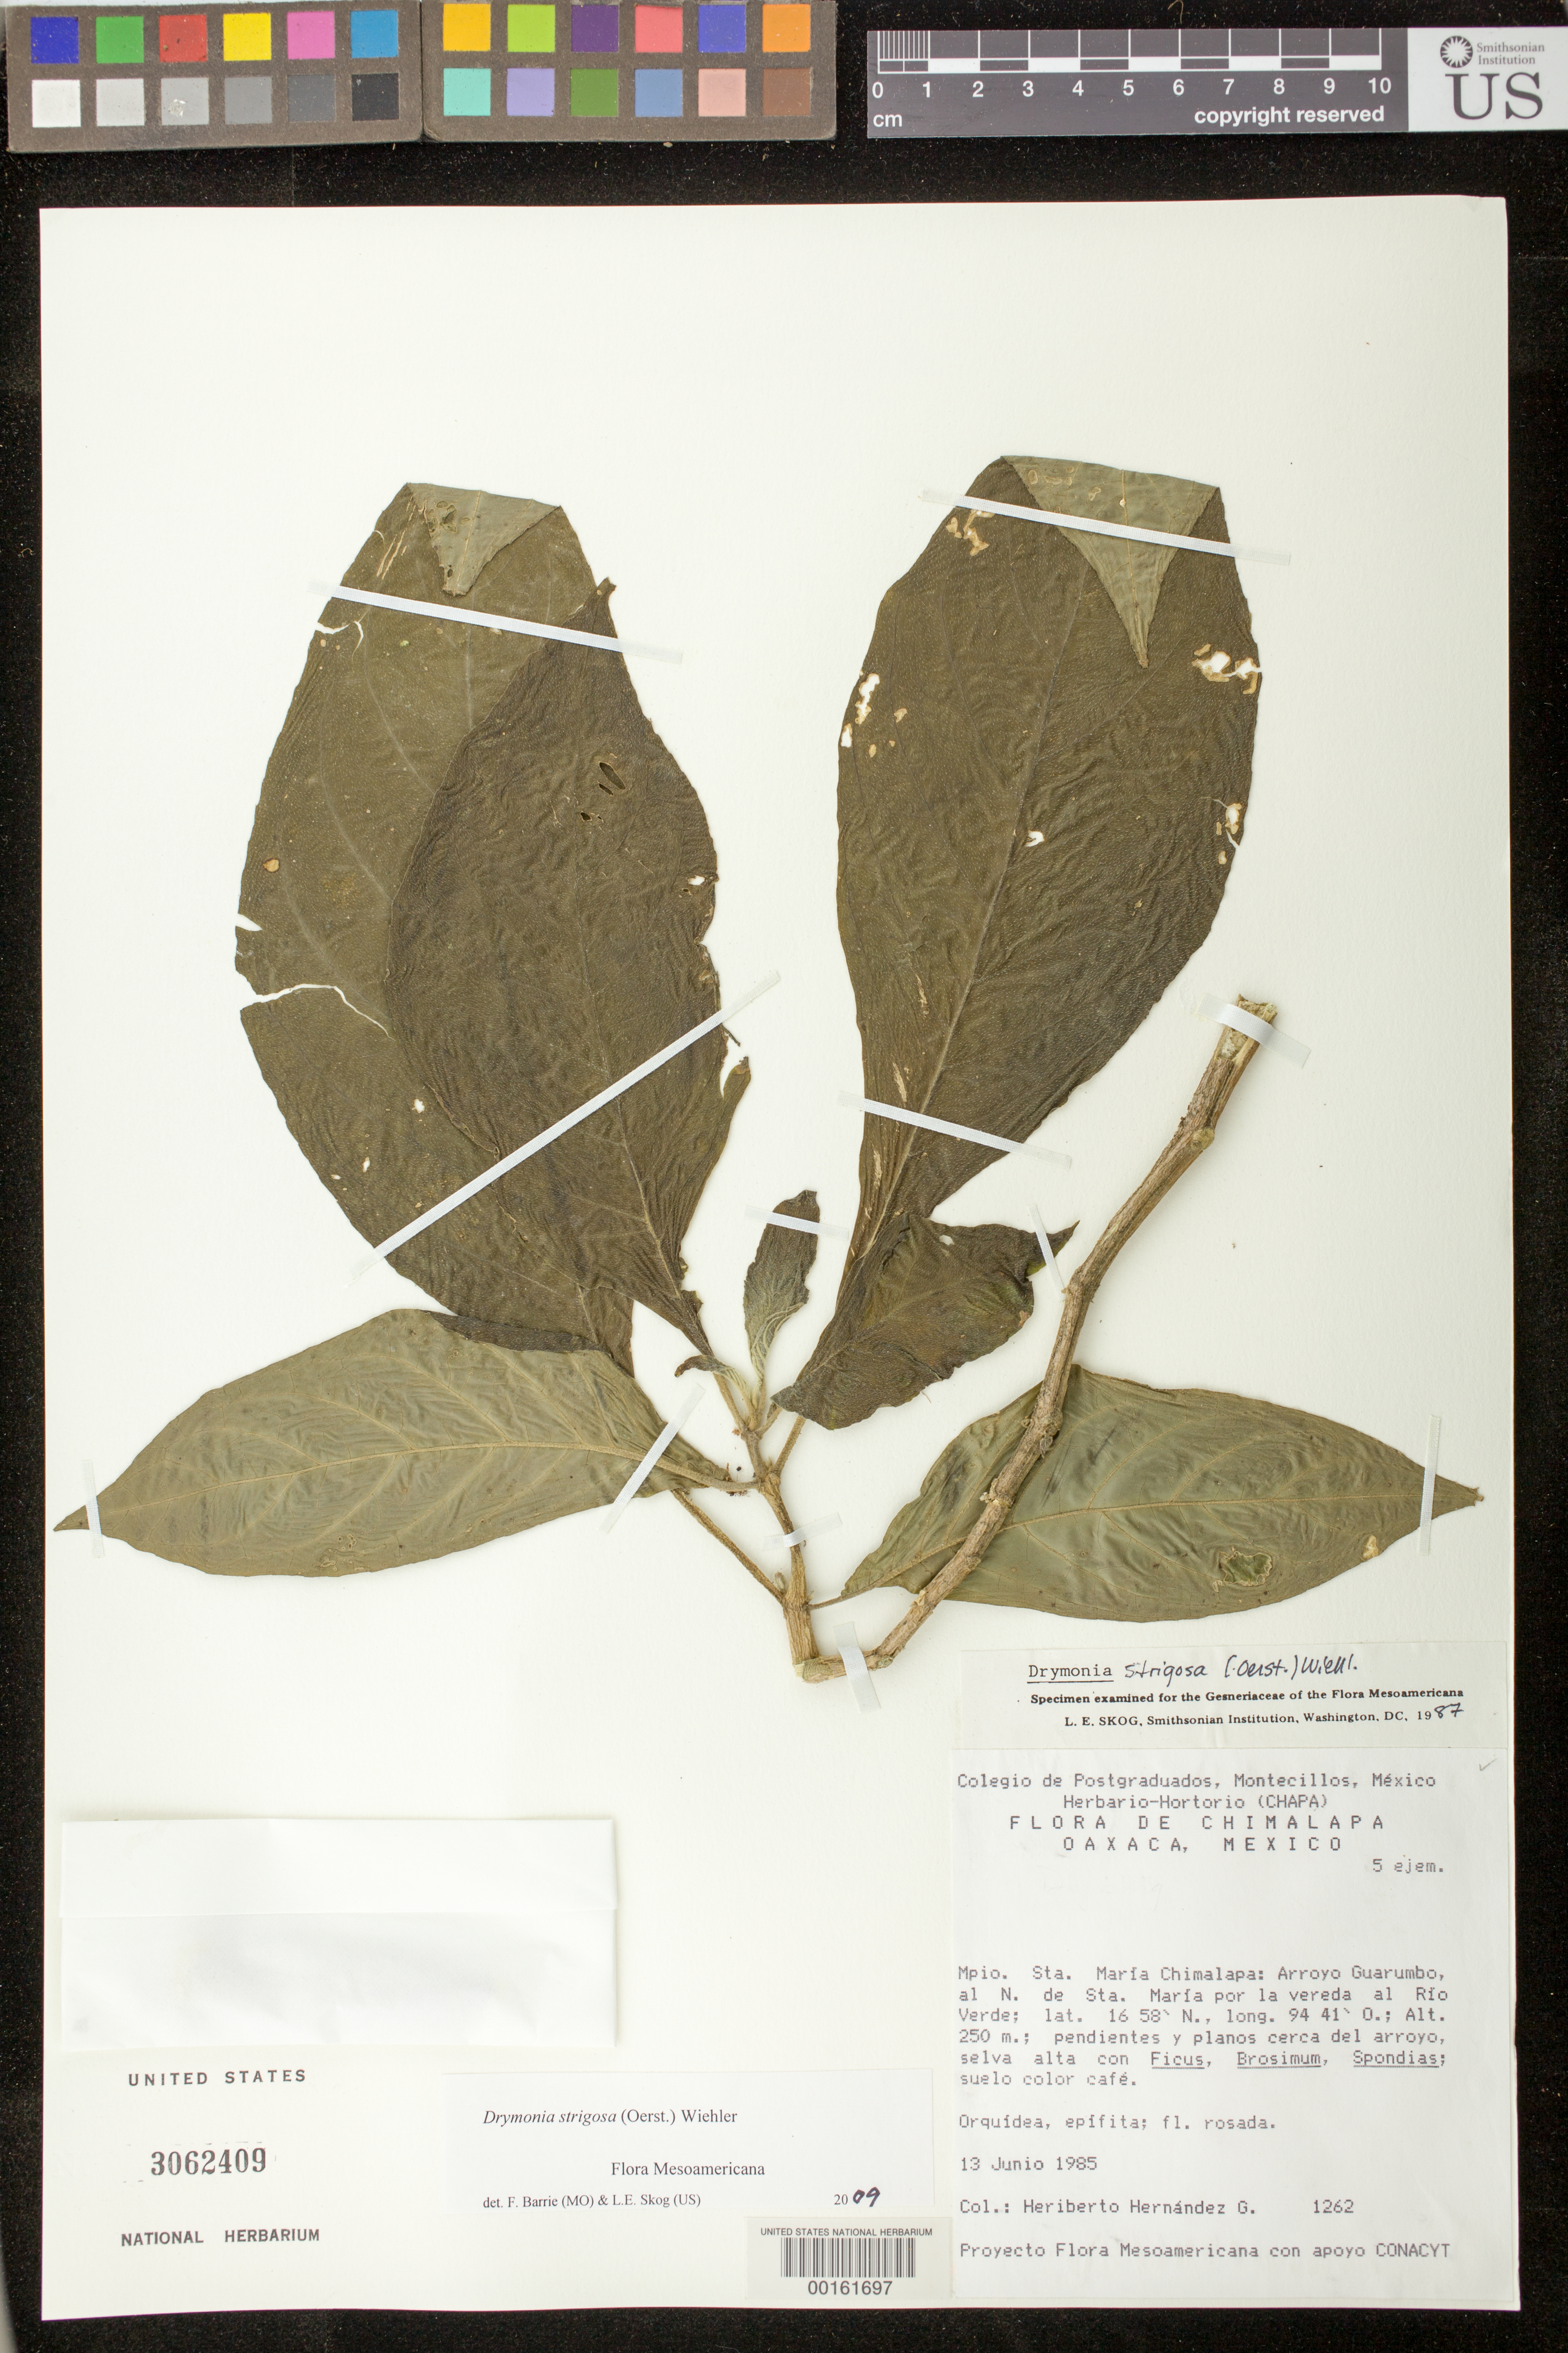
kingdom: Plantae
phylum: Tracheophyta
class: Magnoliopsida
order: Lamiales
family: Gesneriaceae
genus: Drymonia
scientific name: Drymonia strigosa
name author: (Oerst.) Wiehler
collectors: H. Hernandez G.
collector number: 1262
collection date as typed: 13 Jun 1985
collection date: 1985-06-13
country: Mexico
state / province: Oaxaca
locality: Sta. Maria Chimalapa mun., Arroyo Guarumbo, N of Sta Maria on the path to Rio verde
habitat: Tall forest with Ficus, Brosimum, Spondias, coffee colored soil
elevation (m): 250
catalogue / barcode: US 3062409